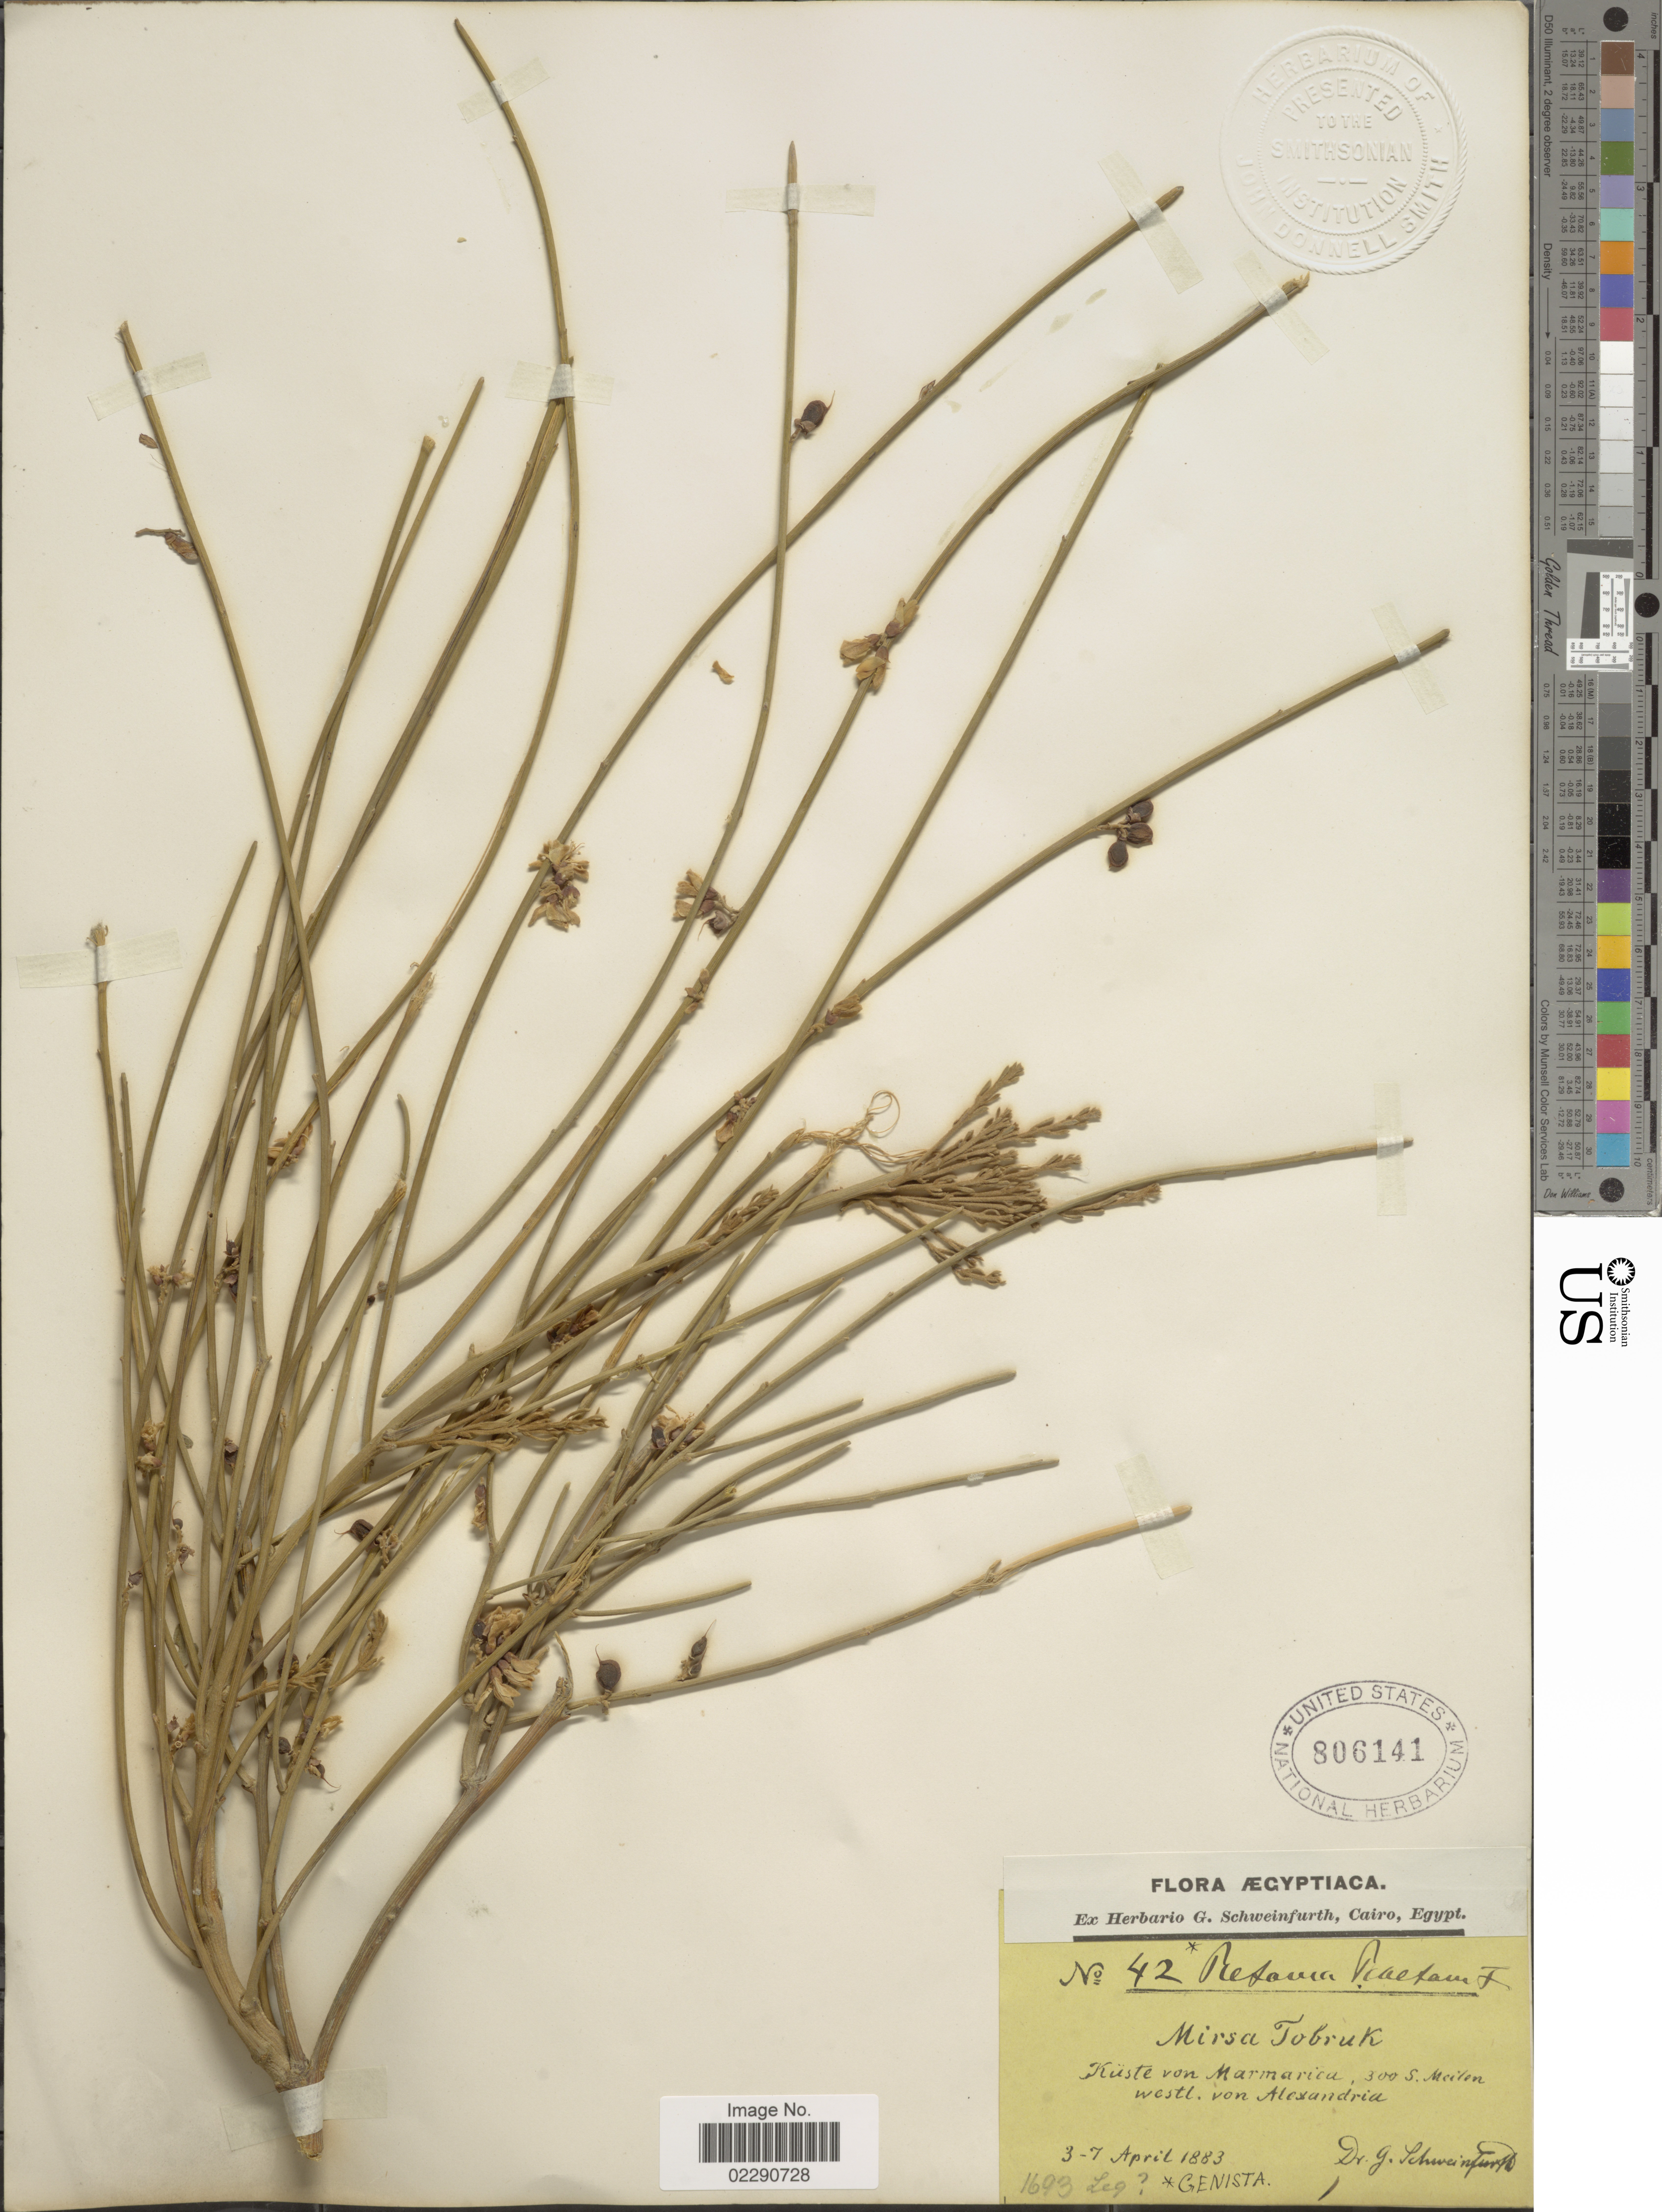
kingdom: Plantae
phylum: Tracheophyta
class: Magnoliopsida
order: Fabales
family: Fabaceae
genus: Retama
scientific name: Retama raetam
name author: (Forssk.) Webb & Berthel.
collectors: G. A. Schweinfurth (herbarium)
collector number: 42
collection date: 1883-04-03/1883-04-07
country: Egypt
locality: Kuste von Marmarica, 300 S. Meilen westl. von Alexandria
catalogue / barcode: US 806141